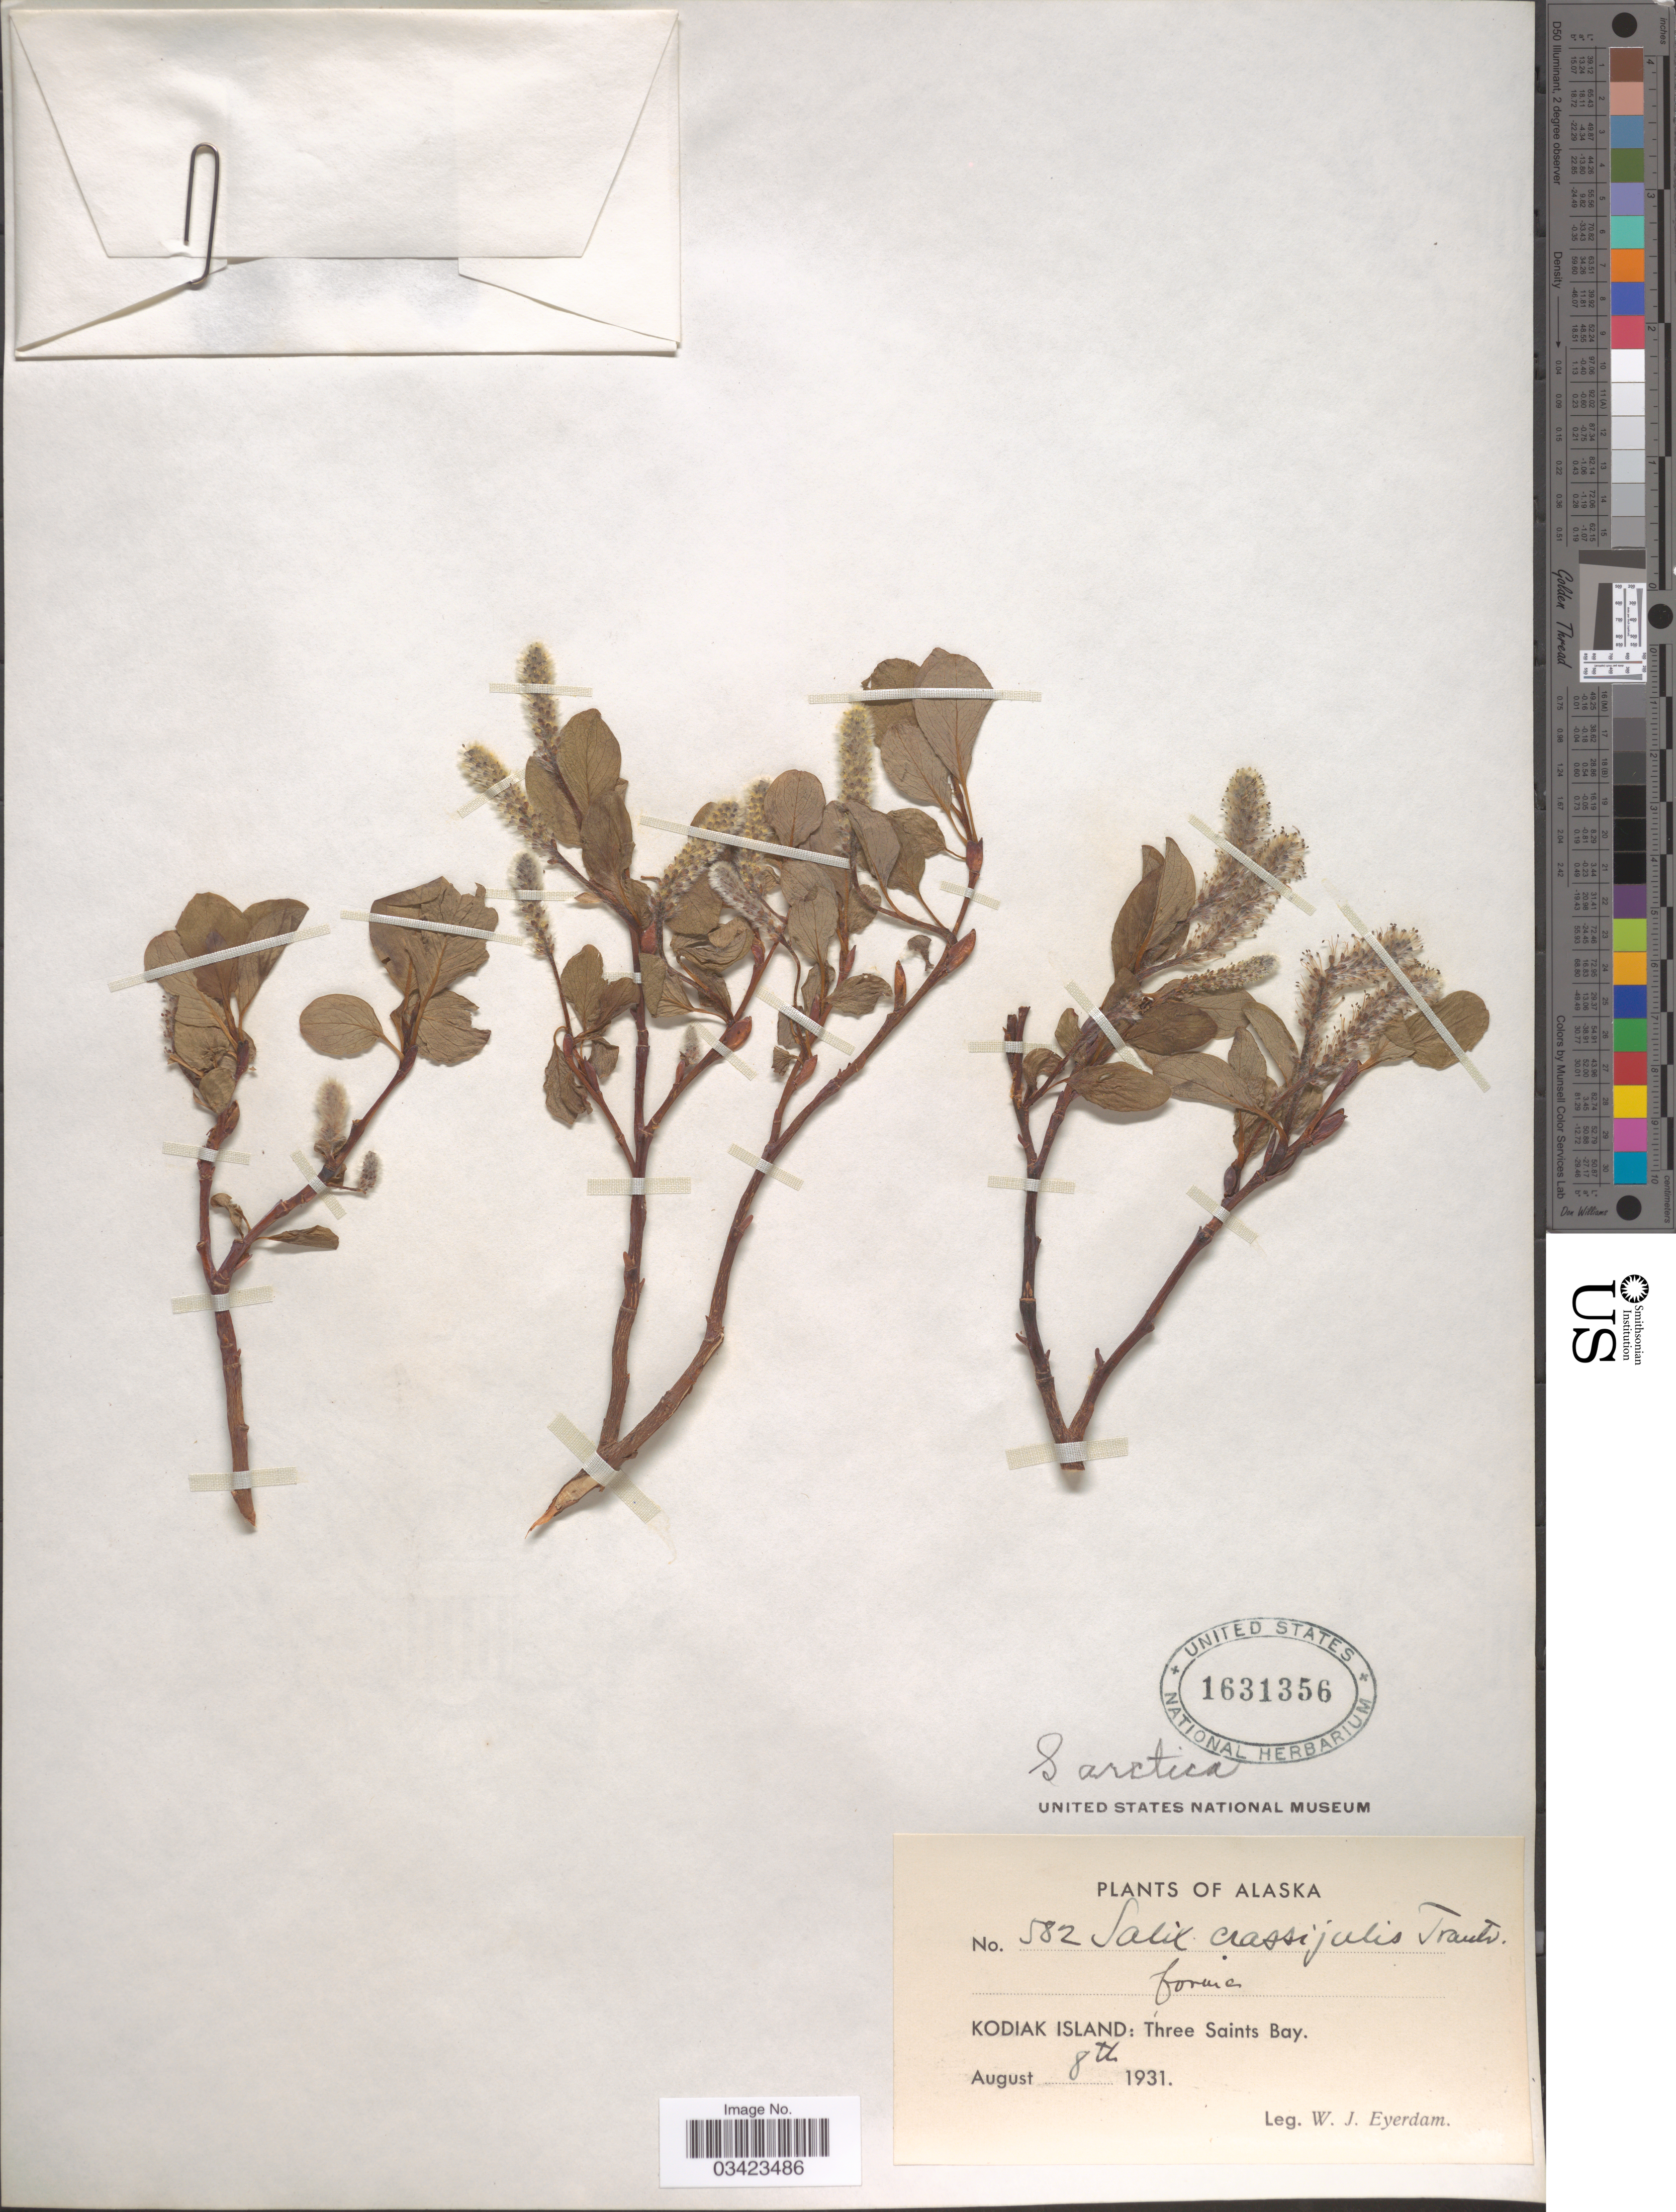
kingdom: Plantae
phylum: Tracheophyta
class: Magnoliopsida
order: Malpighiales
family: Salicaceae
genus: Salix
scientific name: Salix arctica var. araioclada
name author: (C.K. Schneid.) Raup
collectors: W. J. Eyerdam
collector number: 582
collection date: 1931-08-08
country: United States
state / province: Alaska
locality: Kodiak Island: Three Saints Bay.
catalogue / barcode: US 1631356